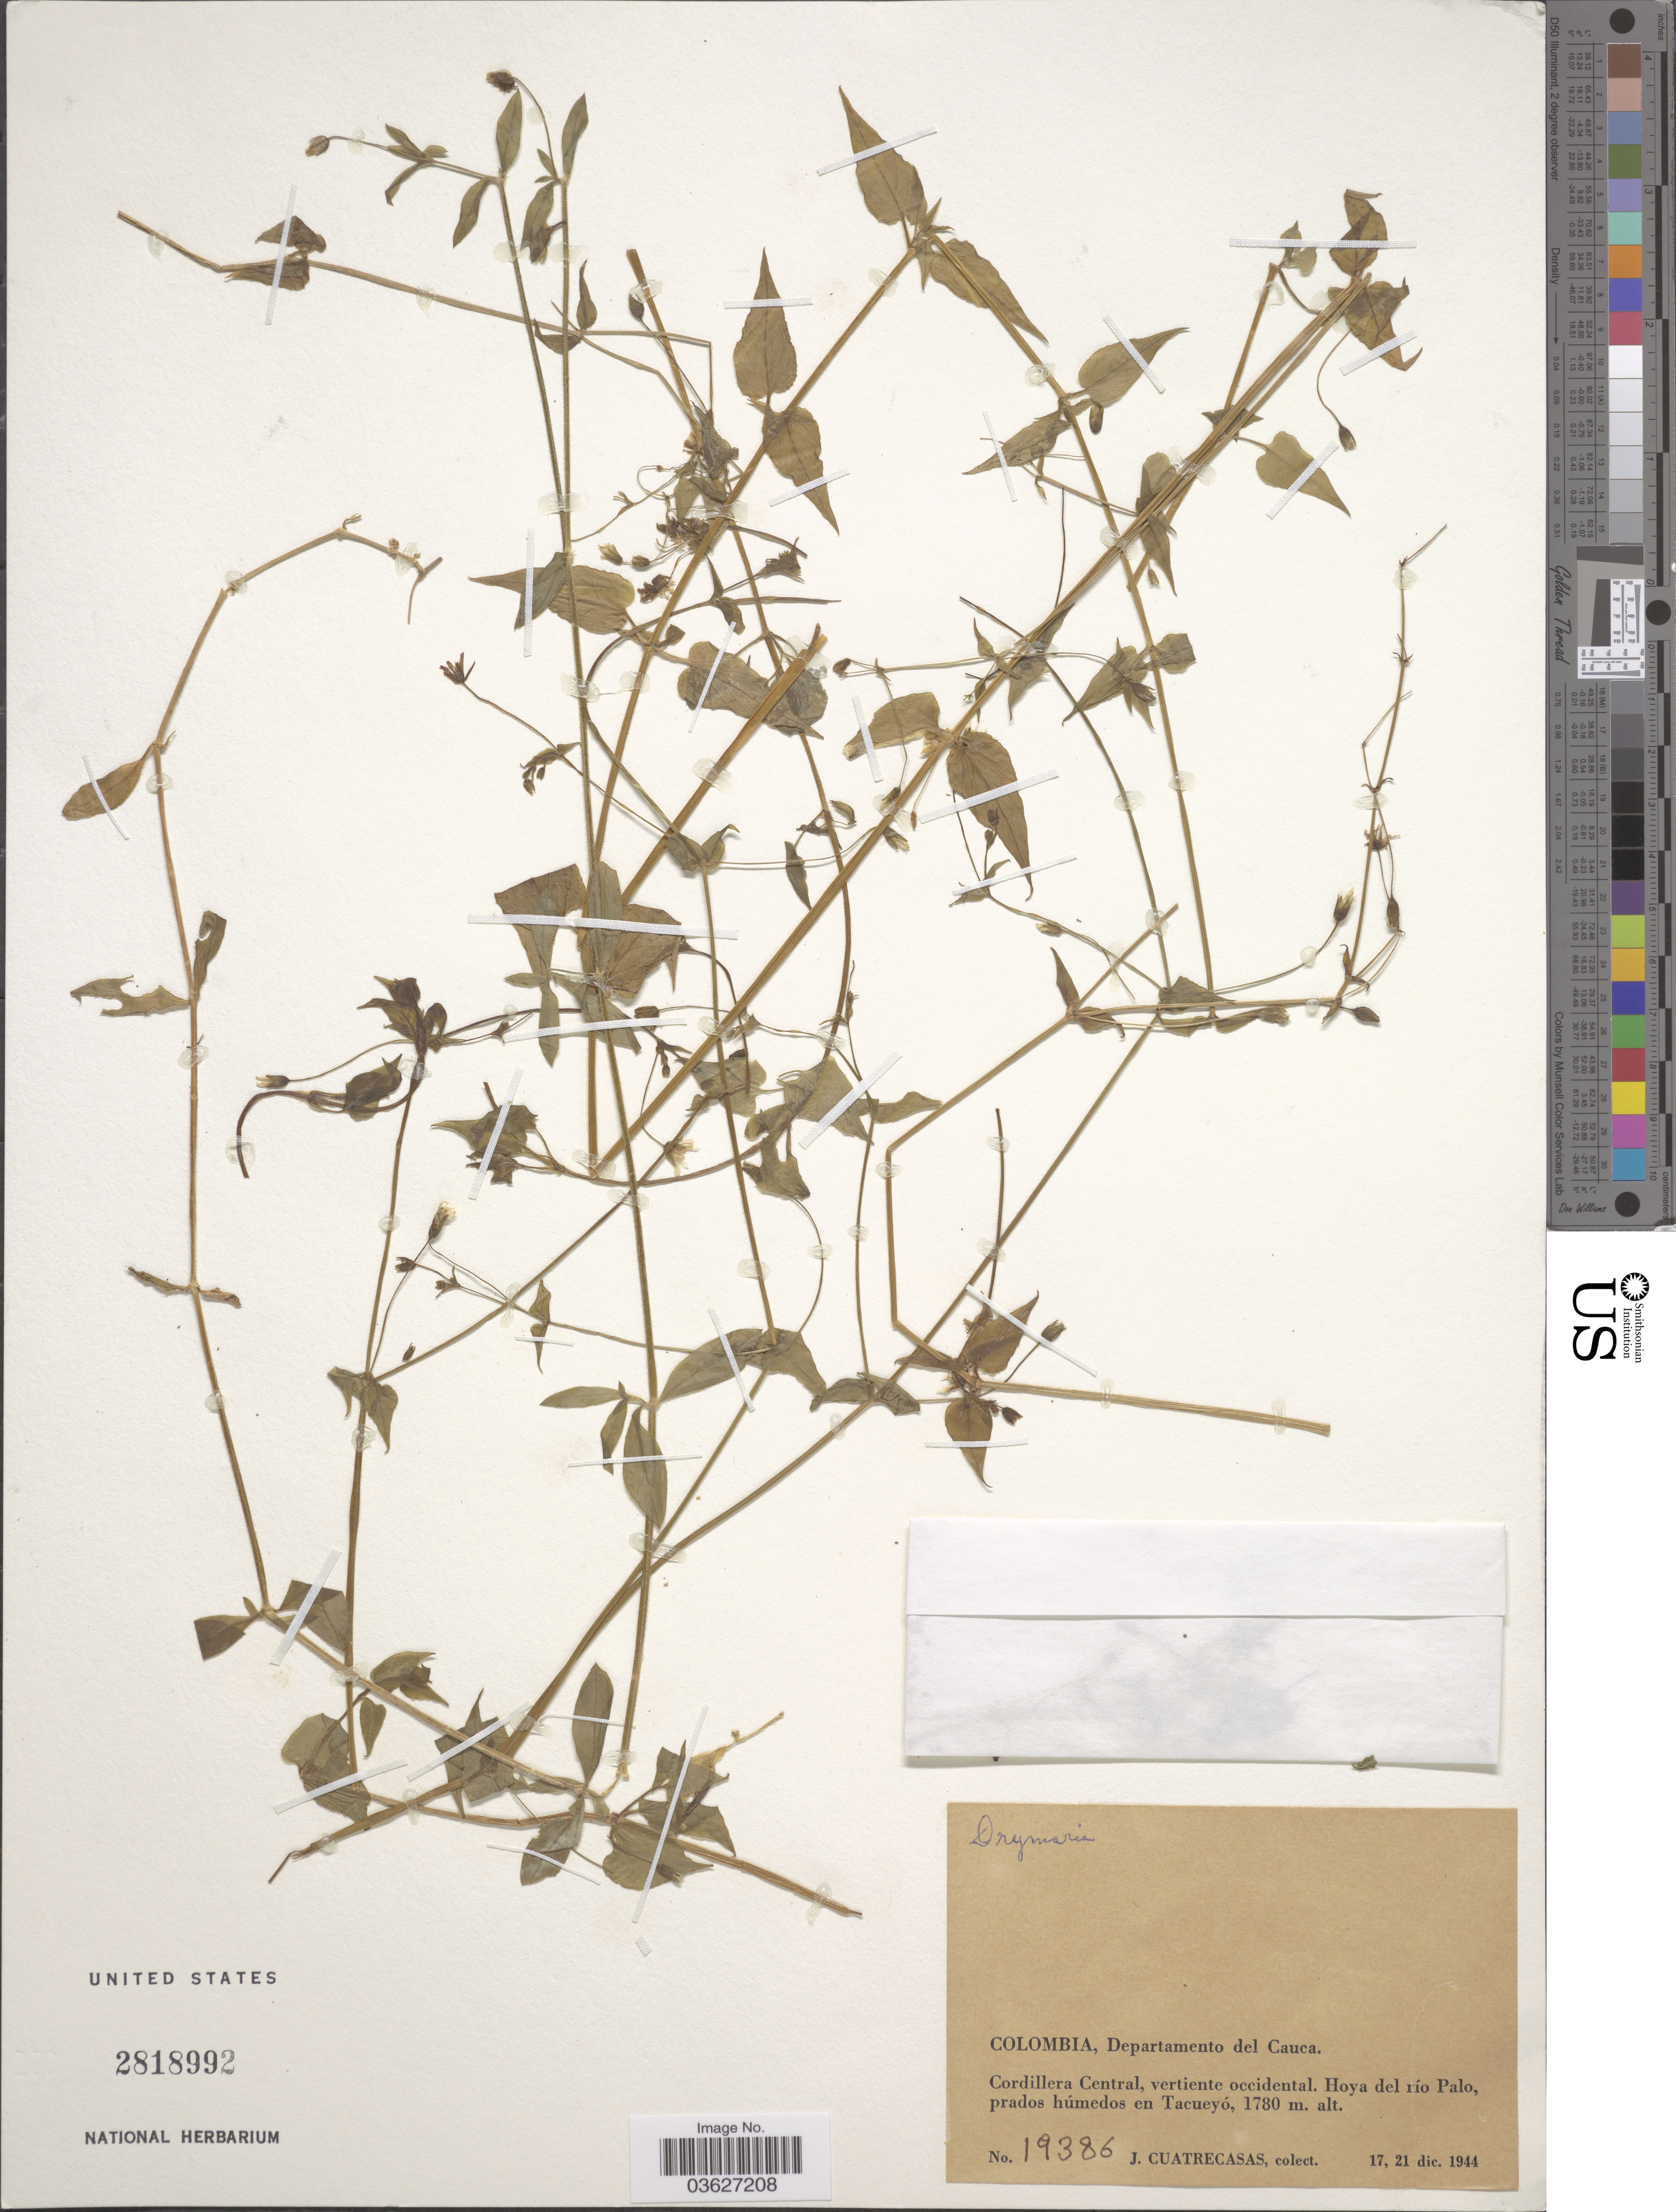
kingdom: Plantae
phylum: Tracheophyta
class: Magnoliopsida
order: Caryophyllales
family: Caryophyllaceae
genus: Drymaria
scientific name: Drymaria sp.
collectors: J. Cuatrecasas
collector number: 19386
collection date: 1944-12-17/1944-12-21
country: Colombia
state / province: Cauca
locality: Departamento del Cauca. Cordillera Central, vertiente occidental. Hoya del río Palo, prados húmedos en Tacueyó.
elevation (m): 1780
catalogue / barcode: US 2818992